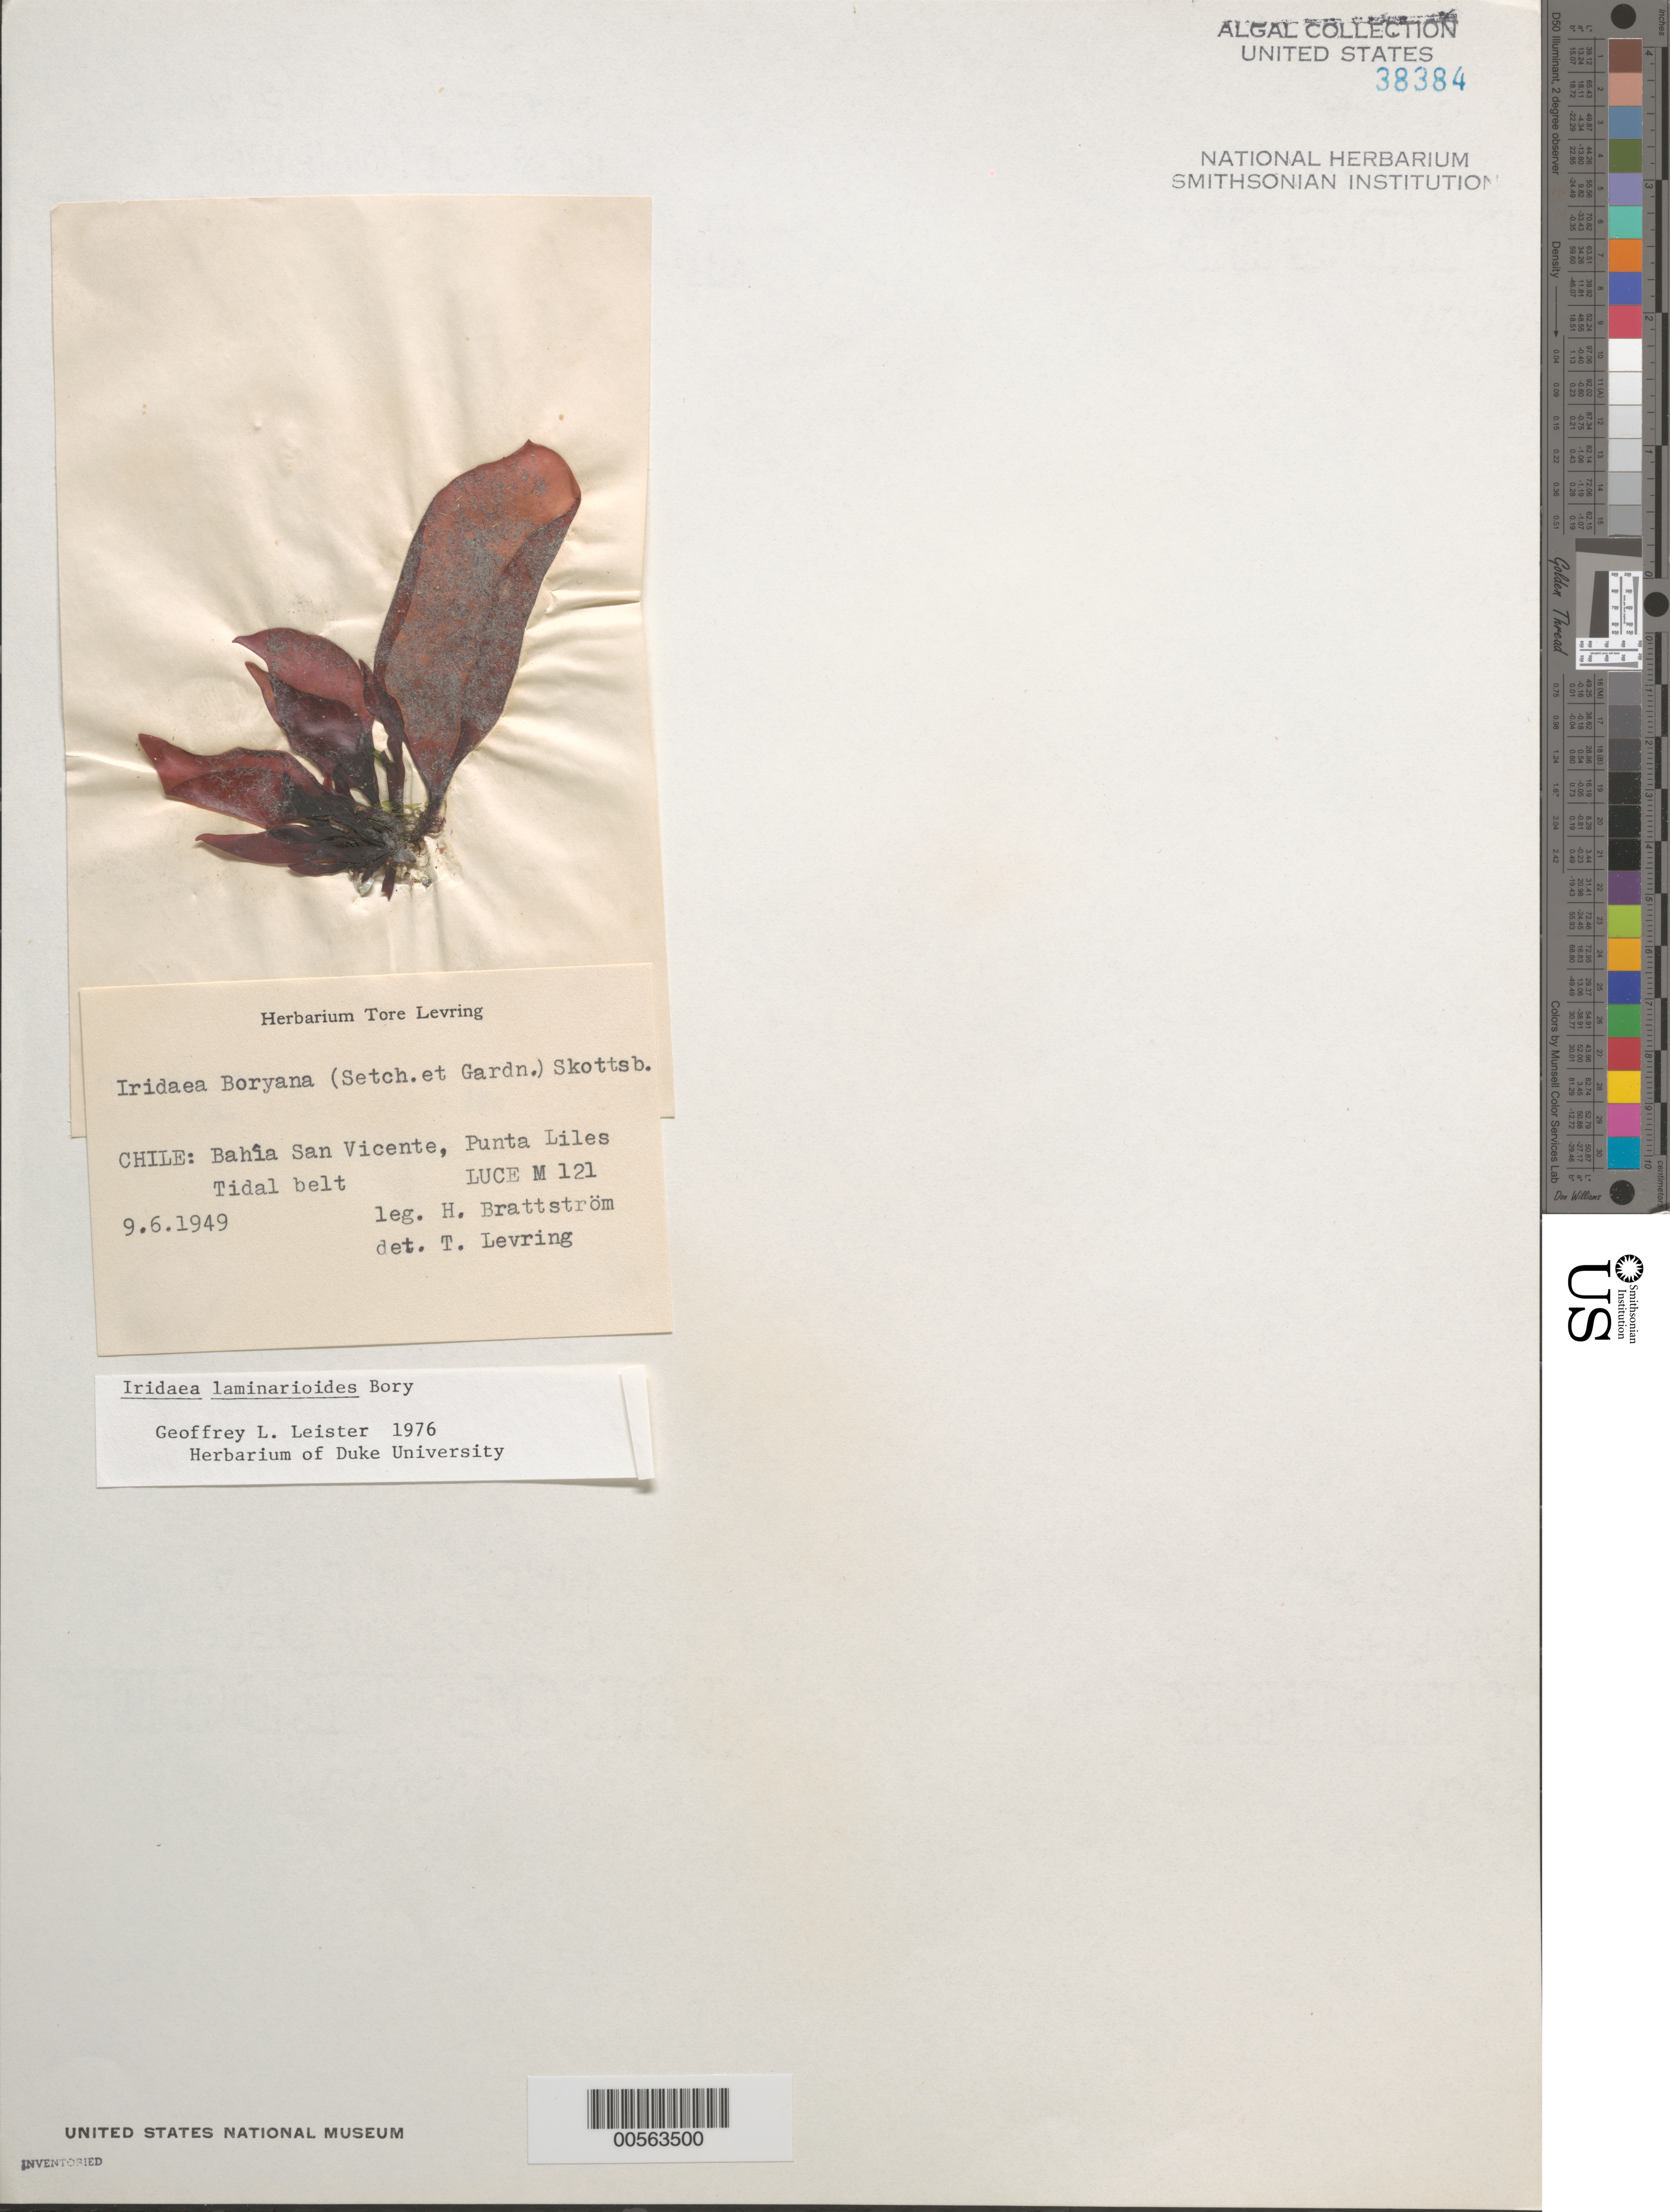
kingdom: Plantae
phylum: Rhodophyta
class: Florideophyceae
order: Gigartinales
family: Gigartinaceae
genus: Mazzaella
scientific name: Mazzaella laminarioides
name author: (Bory) Fredericq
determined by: Algae name updating Project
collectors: H. Brattstrom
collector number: Luce M 121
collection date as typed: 09 Jun 1949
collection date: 1949-06-09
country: Chile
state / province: Bio-Bío (VIII)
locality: Bahia san vicente, near punta liles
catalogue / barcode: US 38384